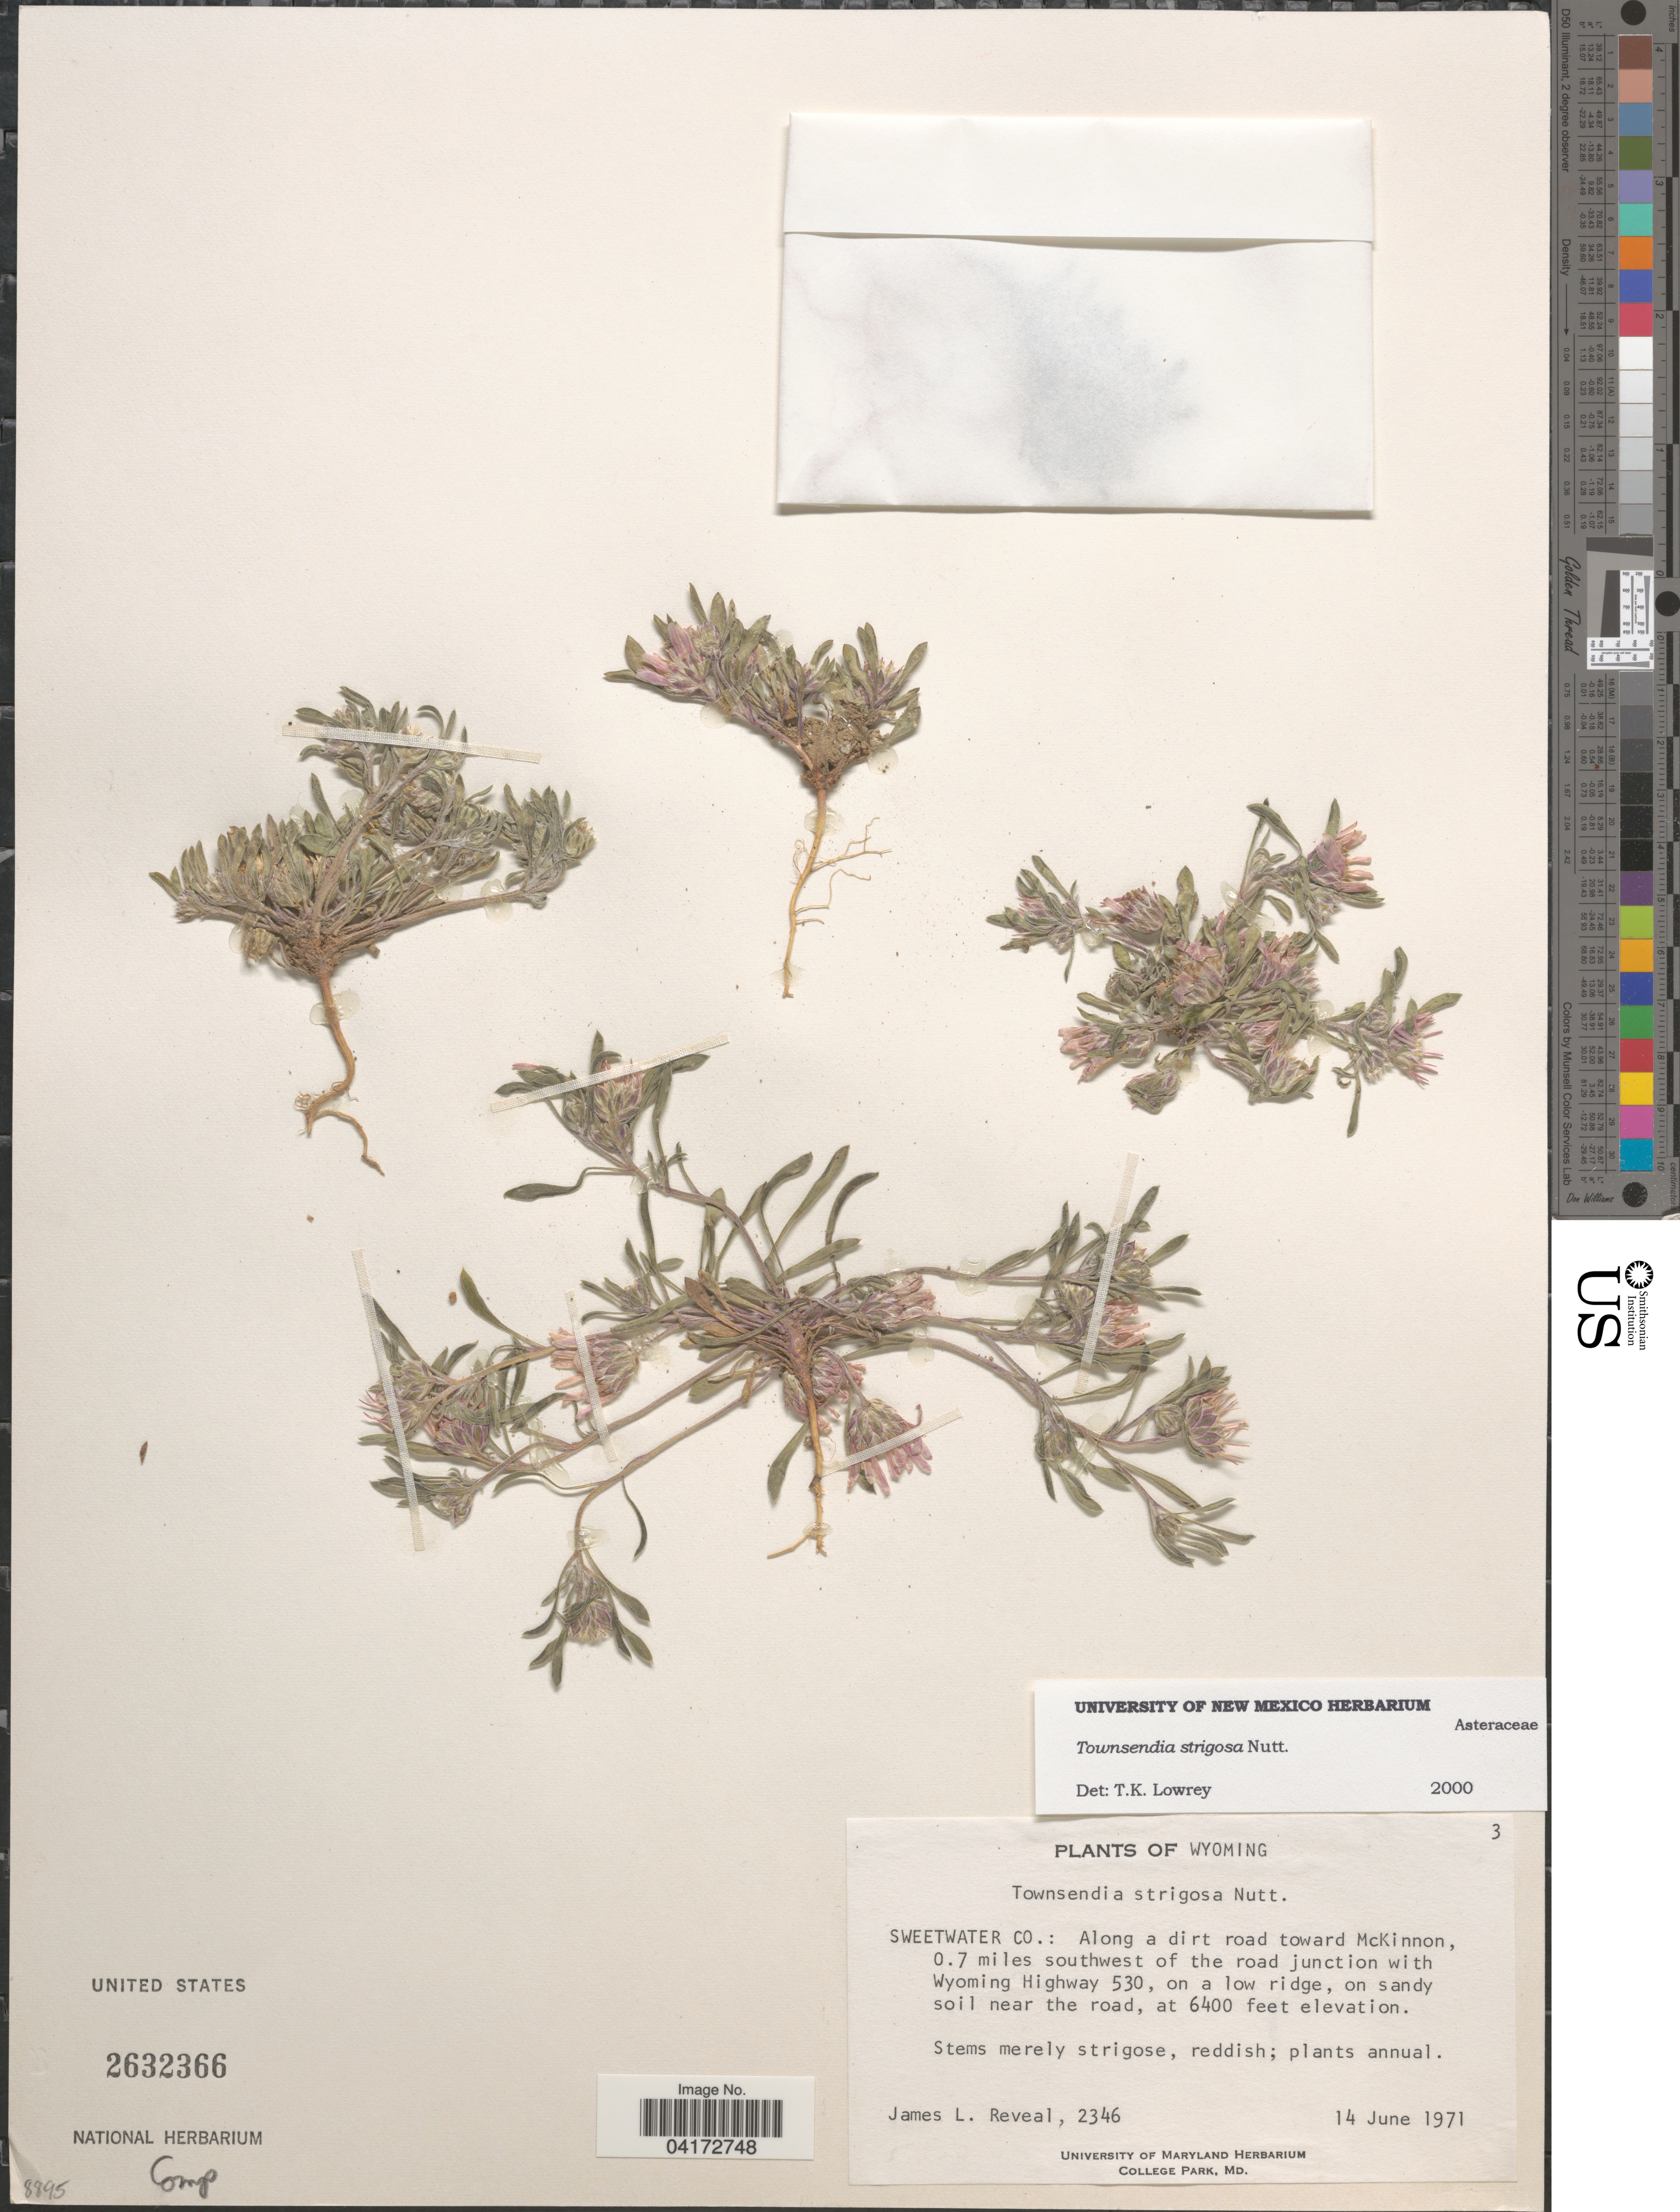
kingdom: Plantae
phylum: Tracheophyta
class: Magnoliopsida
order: Asterales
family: Asteraceae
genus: Townsendia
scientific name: Townsendia strigosa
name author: Nutt.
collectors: J. L. Reveal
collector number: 2346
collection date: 1971-06-14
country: United States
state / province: Wyoming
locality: Sweetwater Co.: Along a dirt road toward McKinnon, 0.7 miles southwest of the road junction with Wyoming Highway 530.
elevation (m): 1951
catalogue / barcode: US 2632366